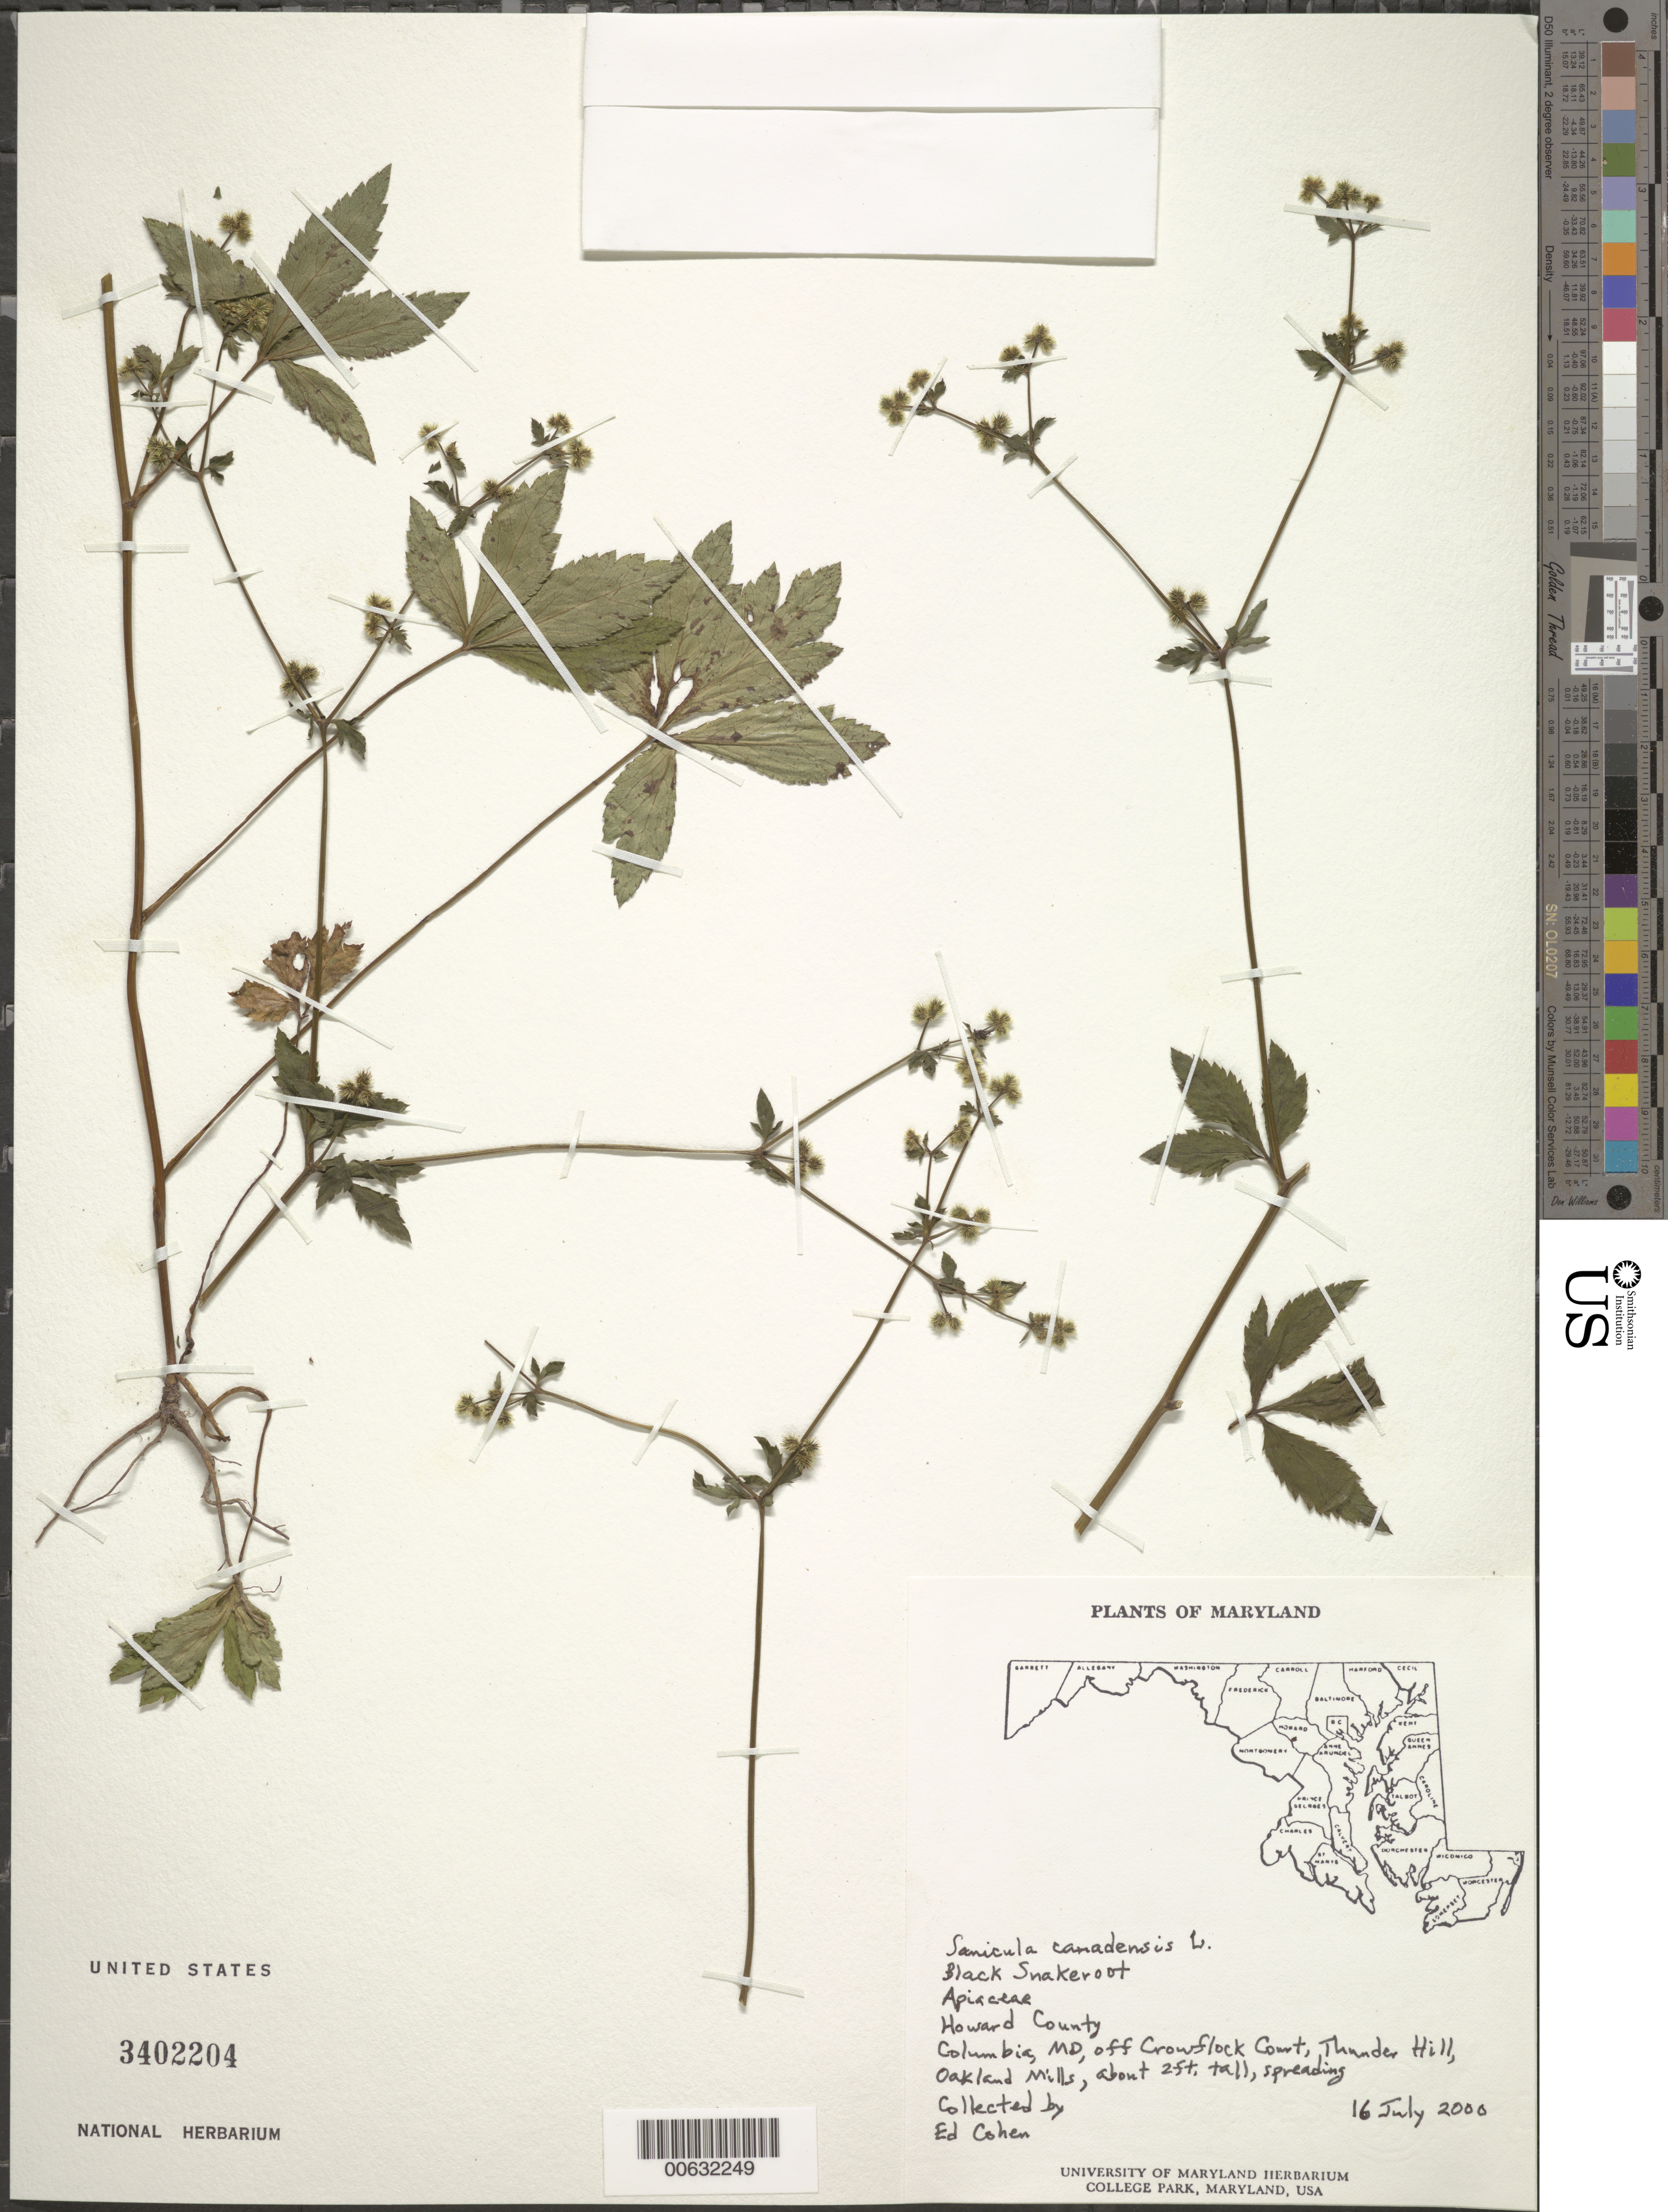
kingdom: Plantae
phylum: Tracheophyta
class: Magnoliopsida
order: Apiales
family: Apiaceae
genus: Sanicula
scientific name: Sanicula canadensis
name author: L.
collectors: E. Cohen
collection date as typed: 16 Jul 2000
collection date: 2000-07-16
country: United States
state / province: Maryland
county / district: Howard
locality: Columbia, off Crow Lock Court, Thunder Hill, Oakland Mills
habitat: Spreading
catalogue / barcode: US 3402204